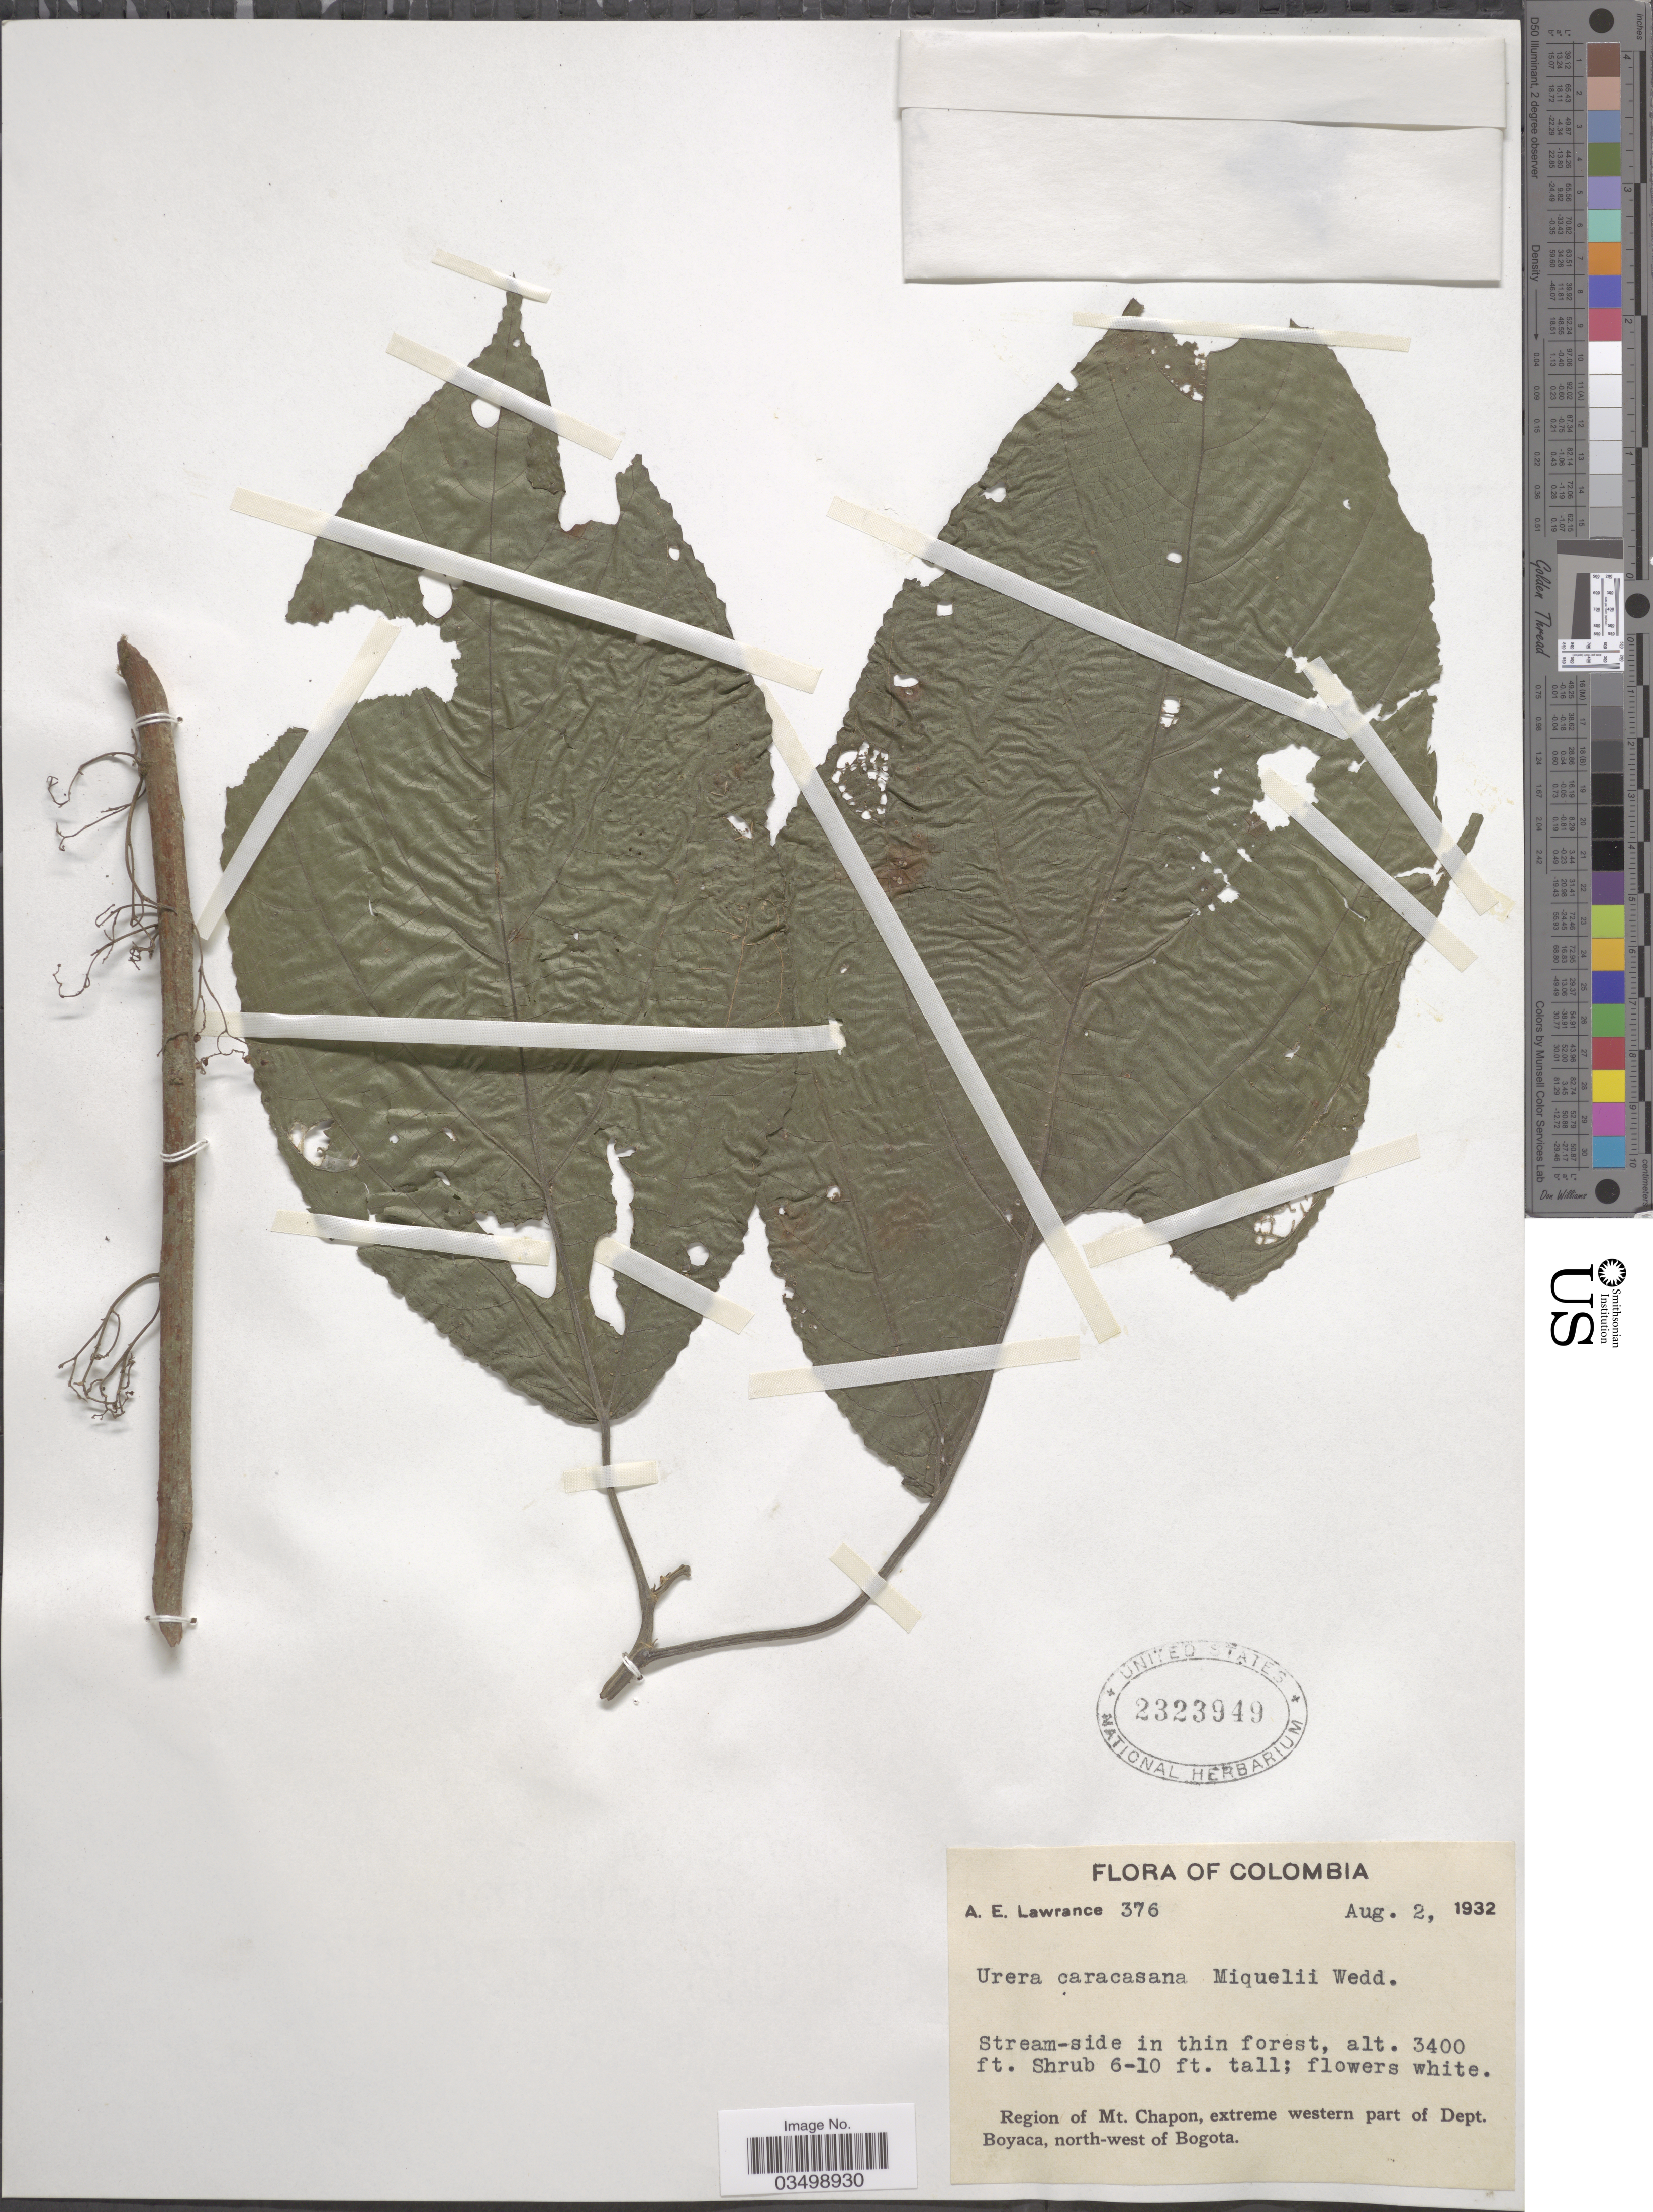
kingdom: Plantae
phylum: Tracheophyta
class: Magnoliopsida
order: Rosales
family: Urticaceae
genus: Urera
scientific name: Urera caracasana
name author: (Jacq.) Gaudich. ex Griseb.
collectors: A. Lawrance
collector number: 376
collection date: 1932-08-02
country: Colombia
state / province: Boyacá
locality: Region of Mt. Chapon, extreme western part of Dept. Boyaca, north-west of Bogota.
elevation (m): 1036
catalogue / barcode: US 2323949